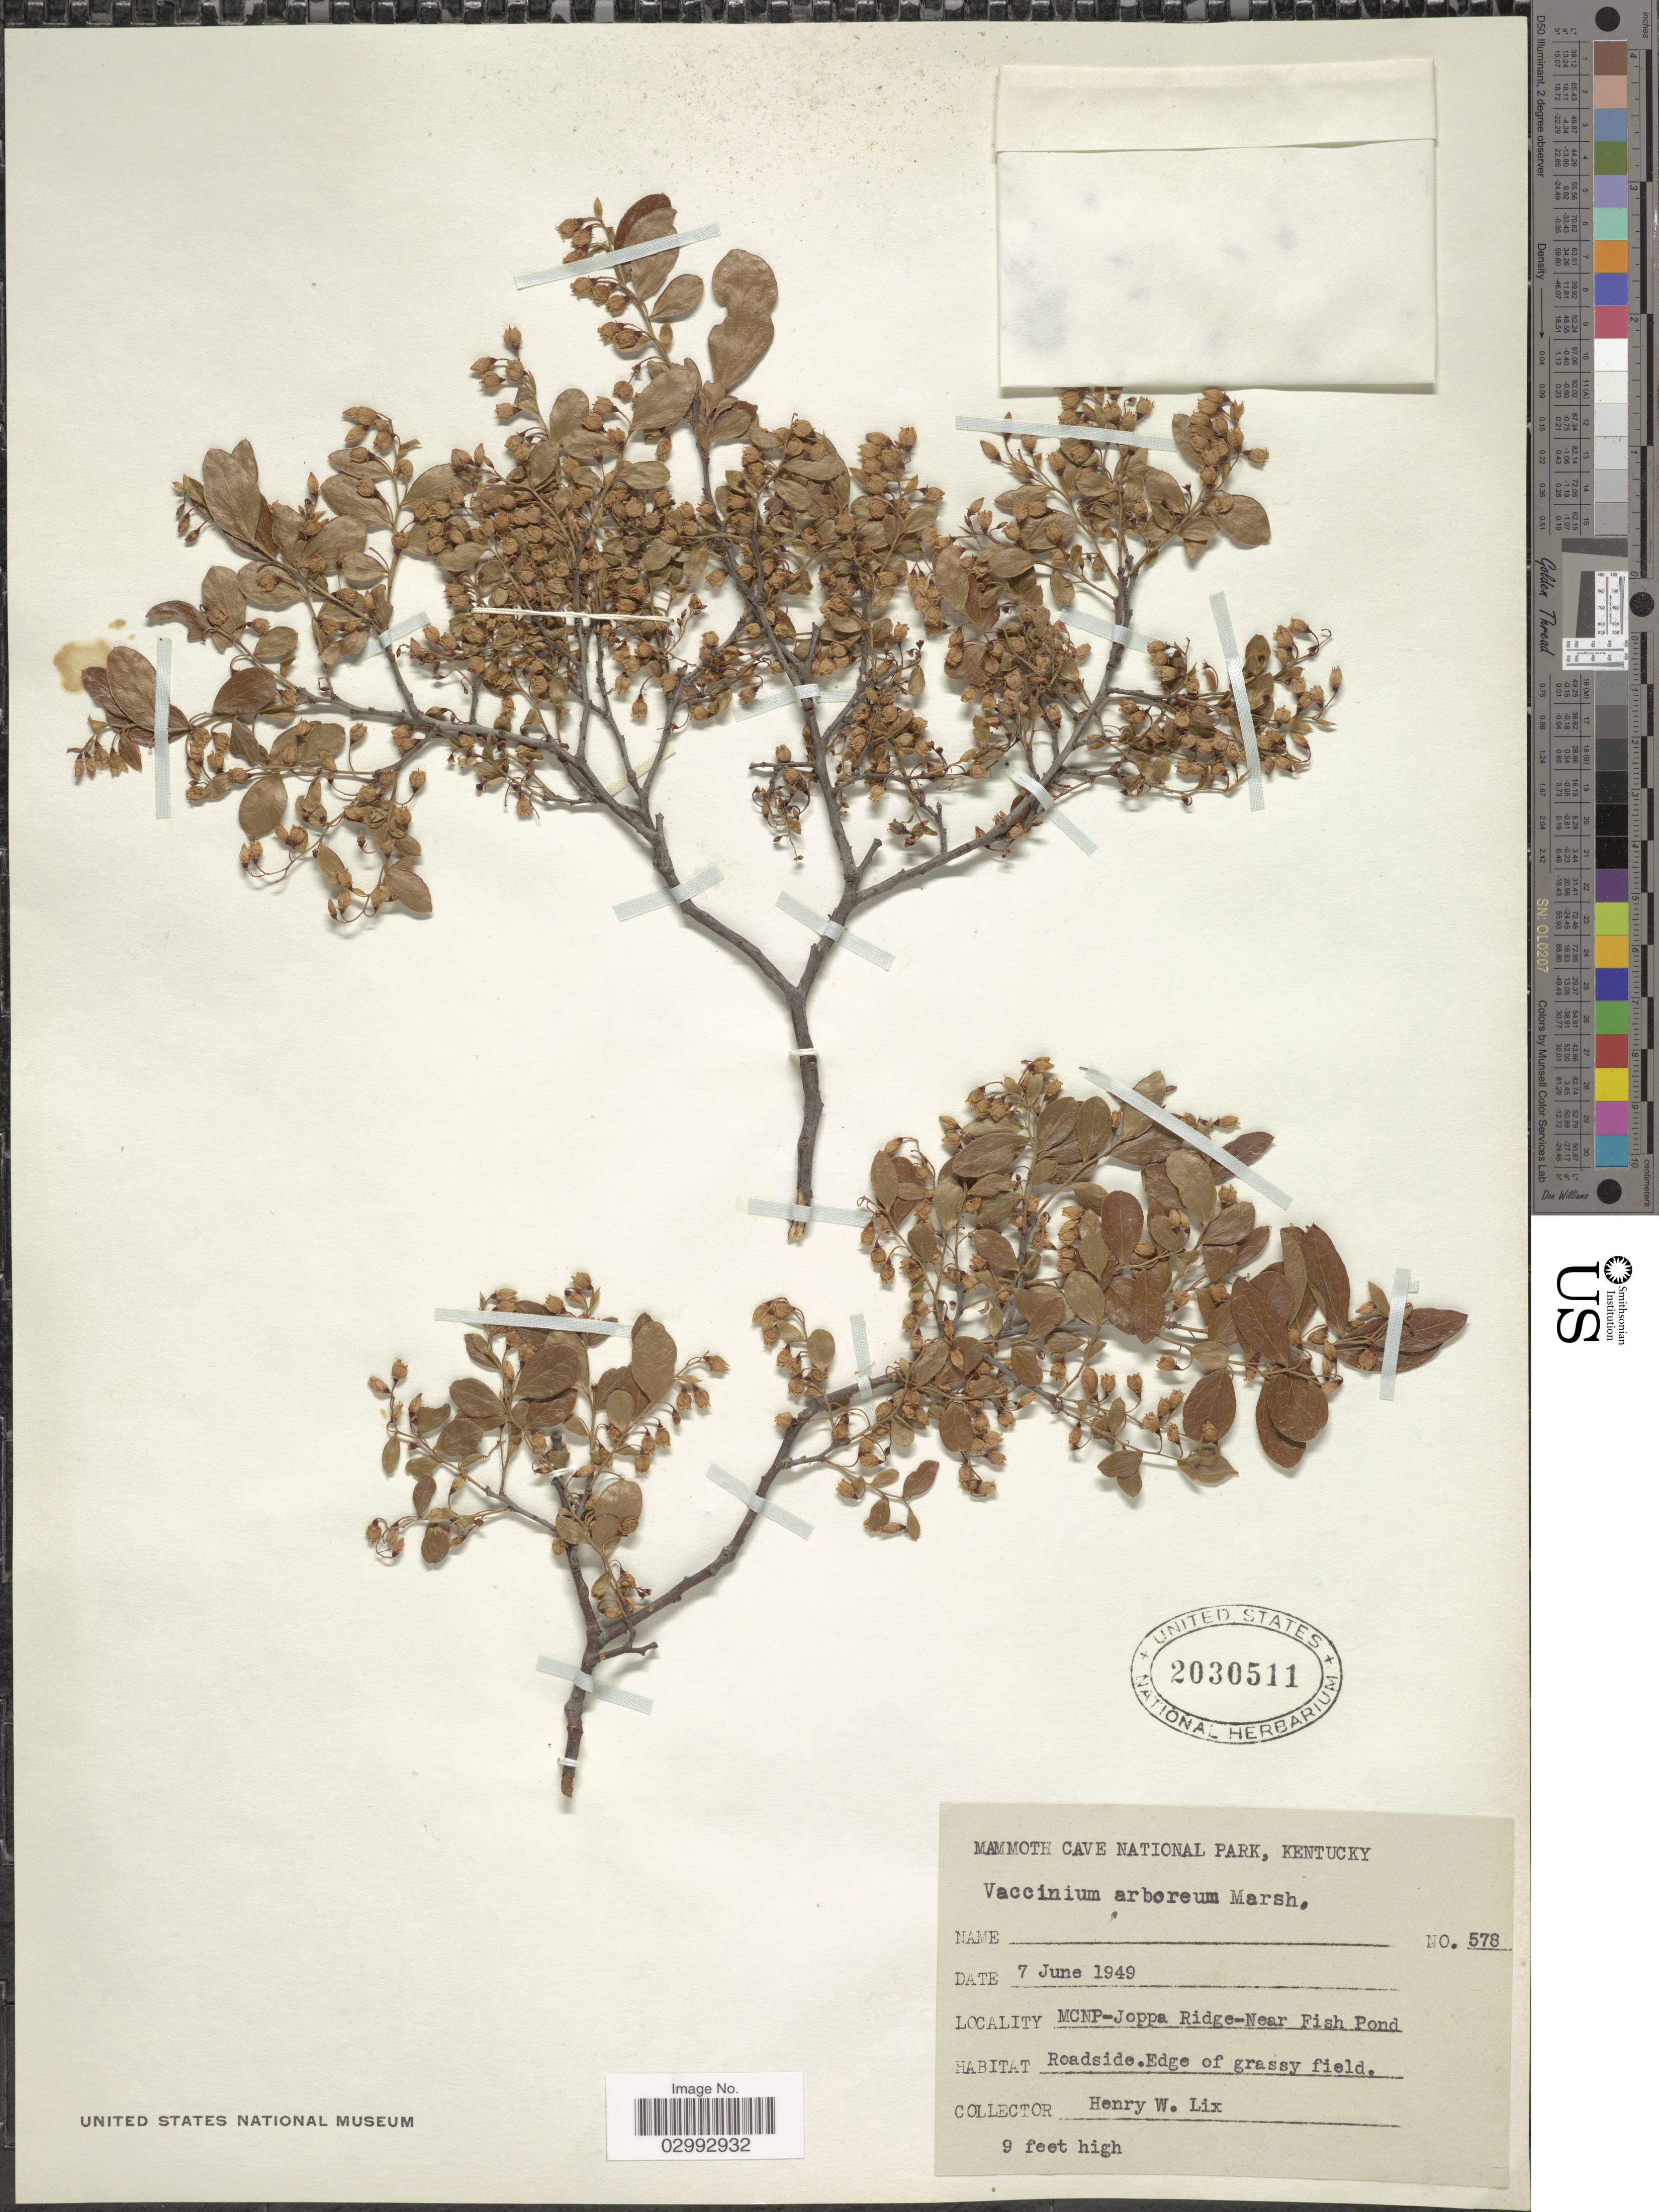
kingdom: Plantae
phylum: Tracheophyta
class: Magnoliopsida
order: Ericales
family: Ericaceae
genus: Batodendron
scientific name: Batodendron arboreum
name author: Nutt.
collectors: H. W. Lix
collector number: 578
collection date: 1949-06-07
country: United States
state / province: Kentucky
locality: Mammoth Cave National Park. MCNP - Joppa Ridge - Near fish pond.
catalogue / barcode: US 2030511